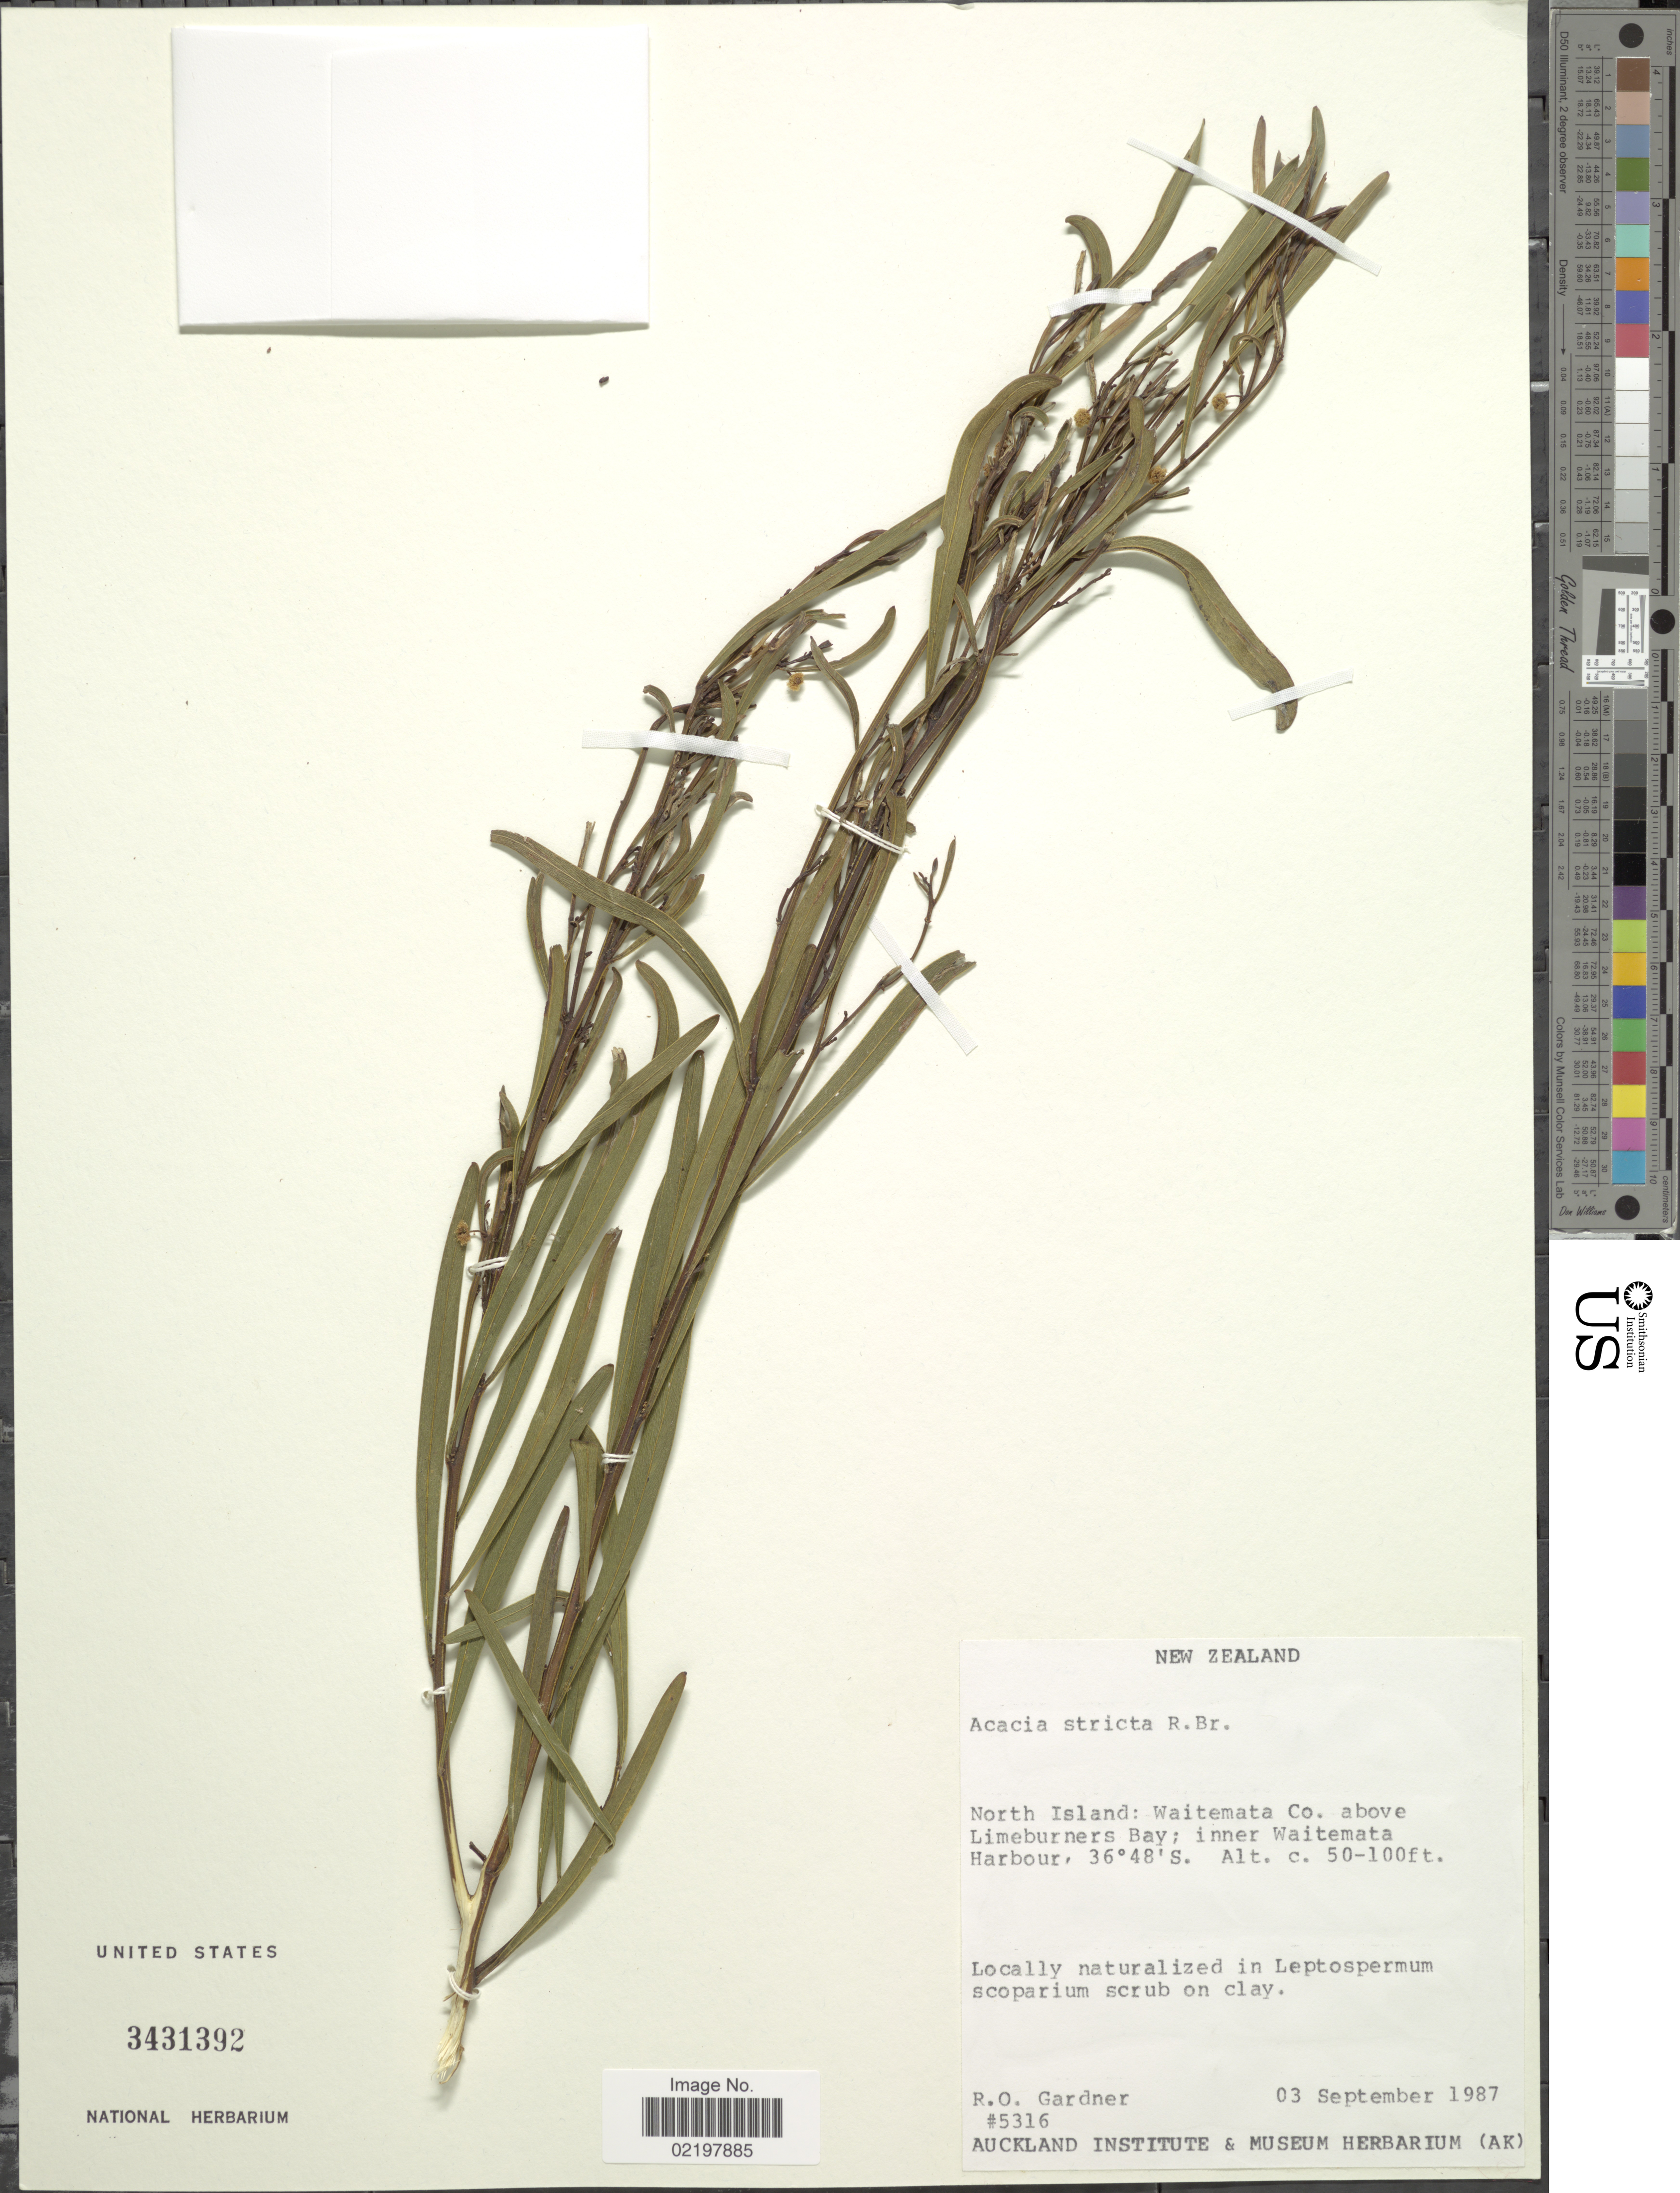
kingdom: Plantae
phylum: Tracheophyta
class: Magnoliopsida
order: Fabales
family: Fabaceae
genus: Acacia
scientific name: Acacia stricta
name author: (Andrews) Willd.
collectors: R. O. Gardner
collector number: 5316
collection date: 1987-09-03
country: New Zealand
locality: North Island: Waitemata Co. above Limeburnersl Bay, inner Waitemata Harbour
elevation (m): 15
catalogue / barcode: US 3431392